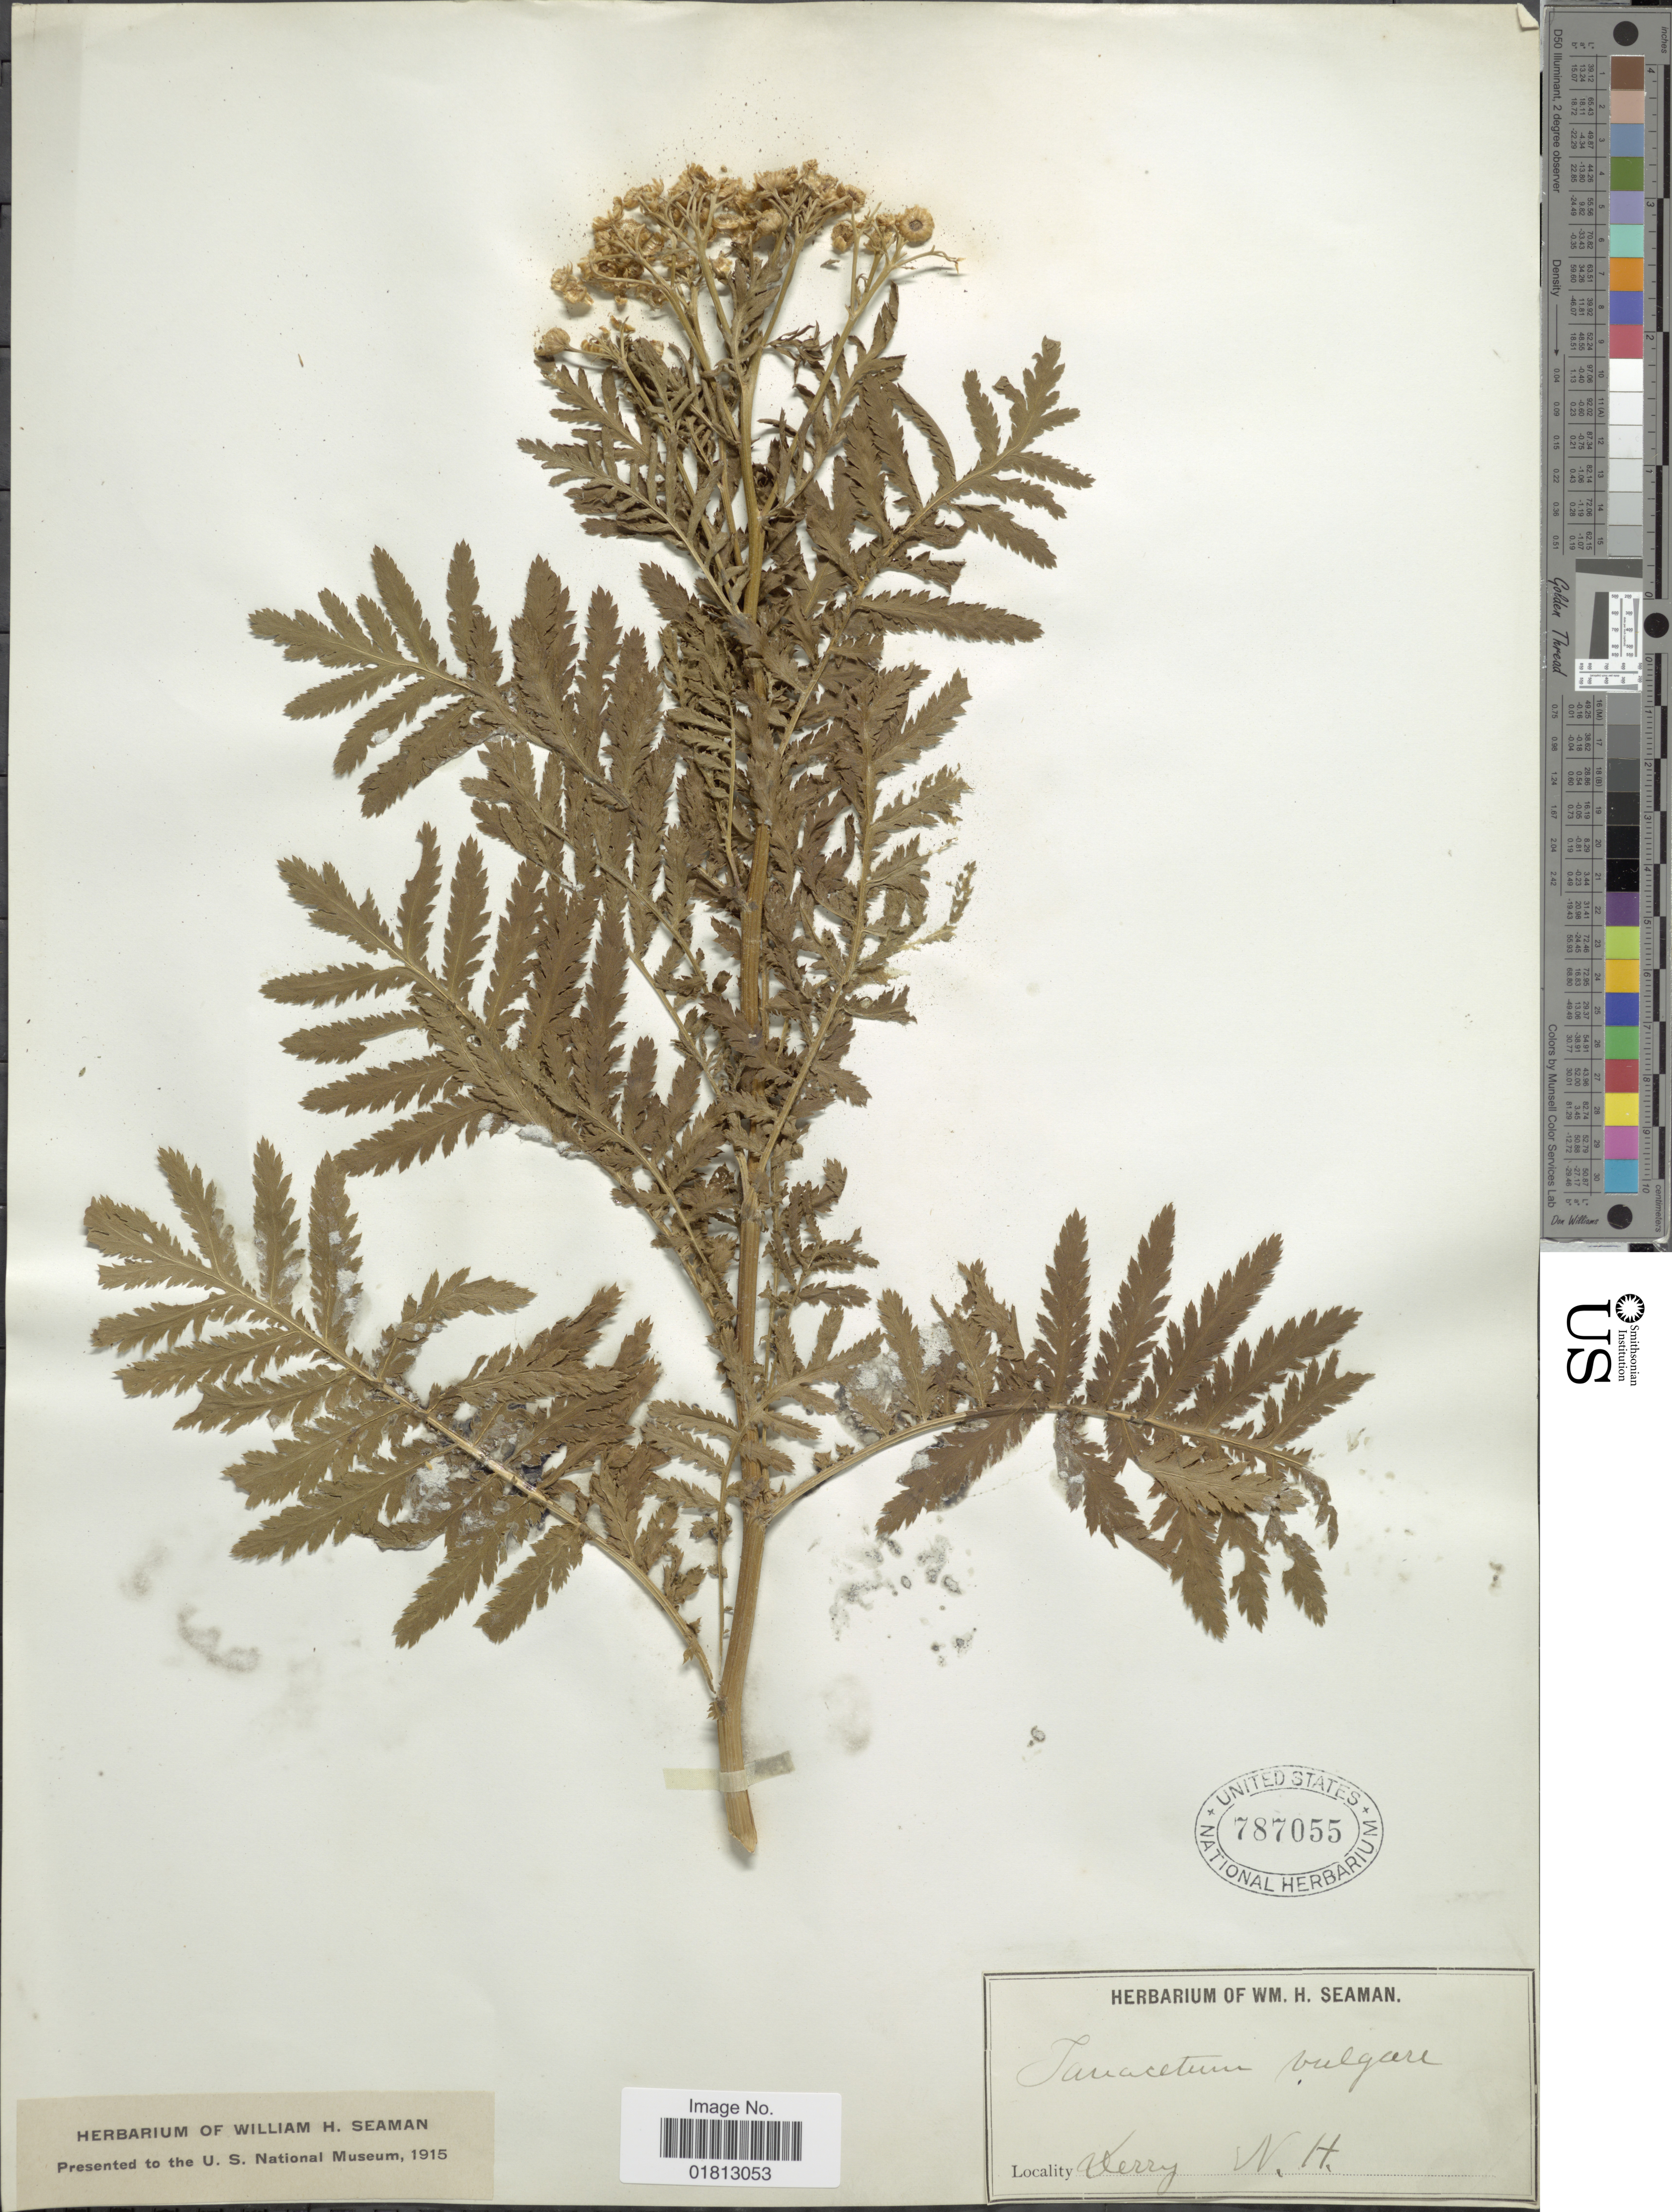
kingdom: Plantae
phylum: Tracheophyta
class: Magnoliopsida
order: Asterales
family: Asteraceae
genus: Tanacetum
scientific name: Tanacetum vulgare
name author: L.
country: United States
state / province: New Hampshire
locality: Verry, N, H.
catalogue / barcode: US 787055